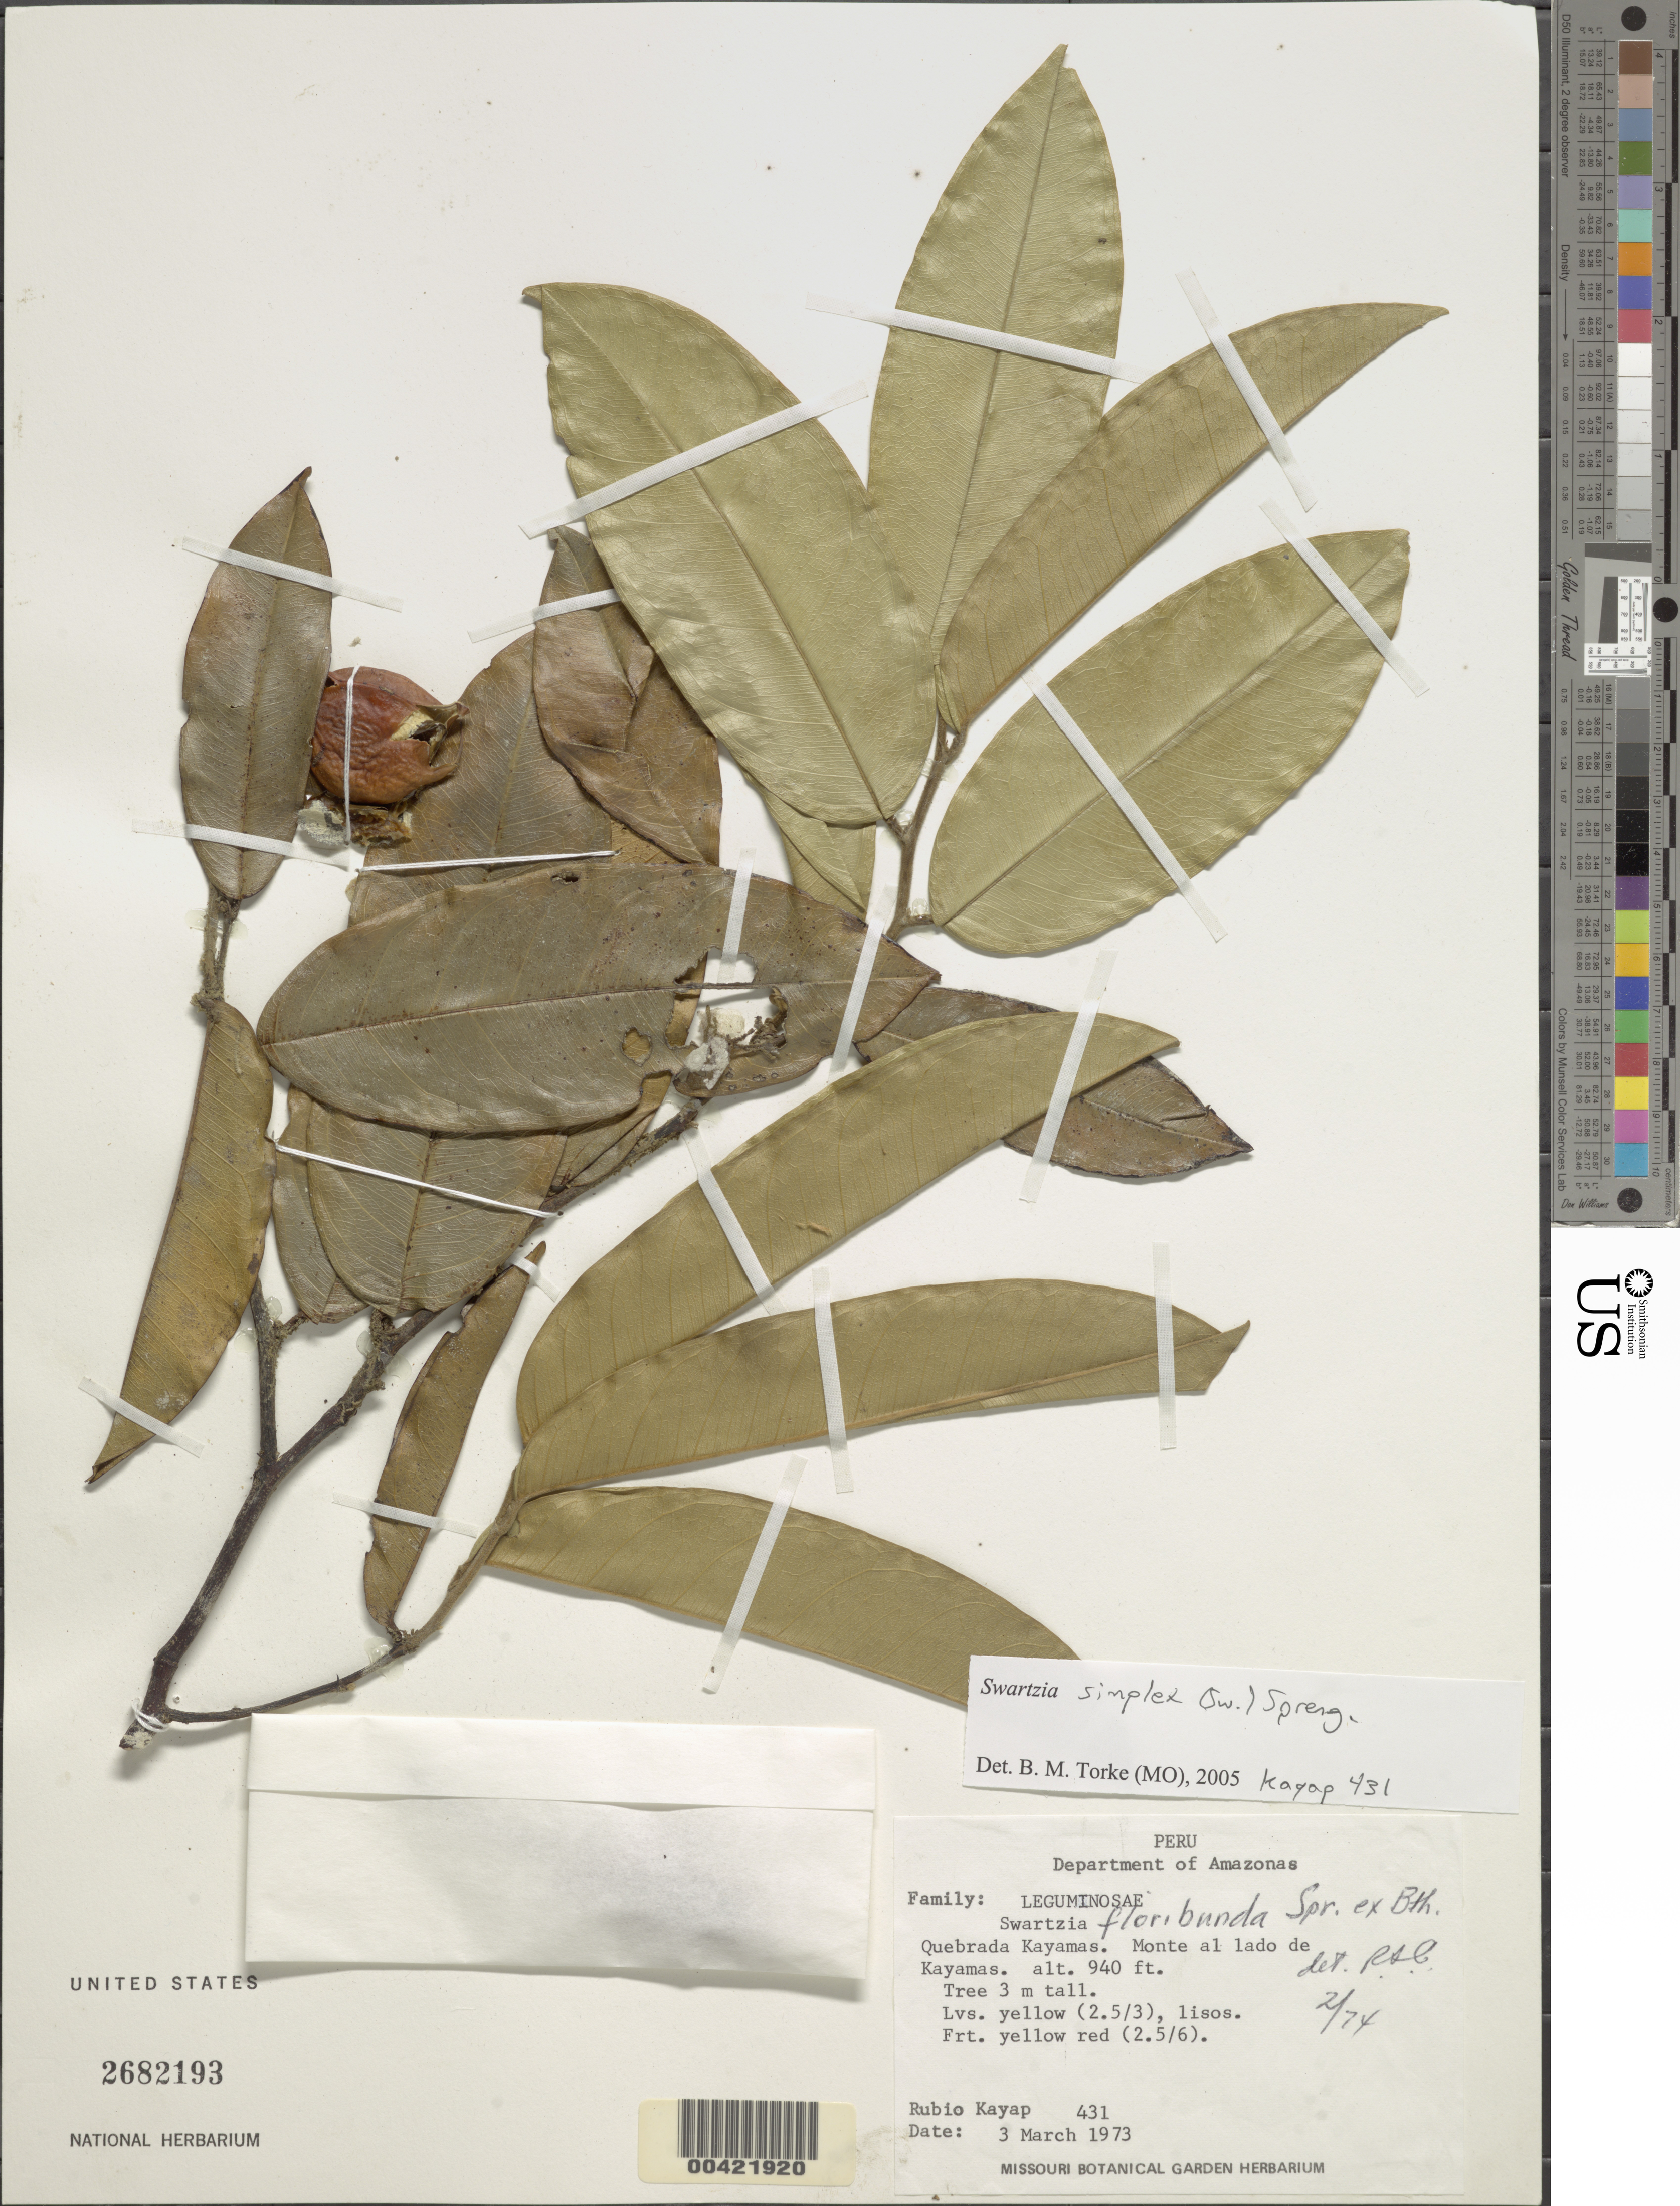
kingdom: Plantae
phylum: Tracheophyta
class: Magnoliopsida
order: Fabales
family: Fabaceae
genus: Swartzia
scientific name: Swartzia simplex var. ochnacea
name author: (DC.) R.S. Cowan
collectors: R. Kayap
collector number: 431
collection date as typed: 03 Mar 1973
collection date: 1973-03-03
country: Peru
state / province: Amazonas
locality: Quebrada Kayamas; Monte al lado de Kayamas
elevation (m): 274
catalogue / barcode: US 2682193